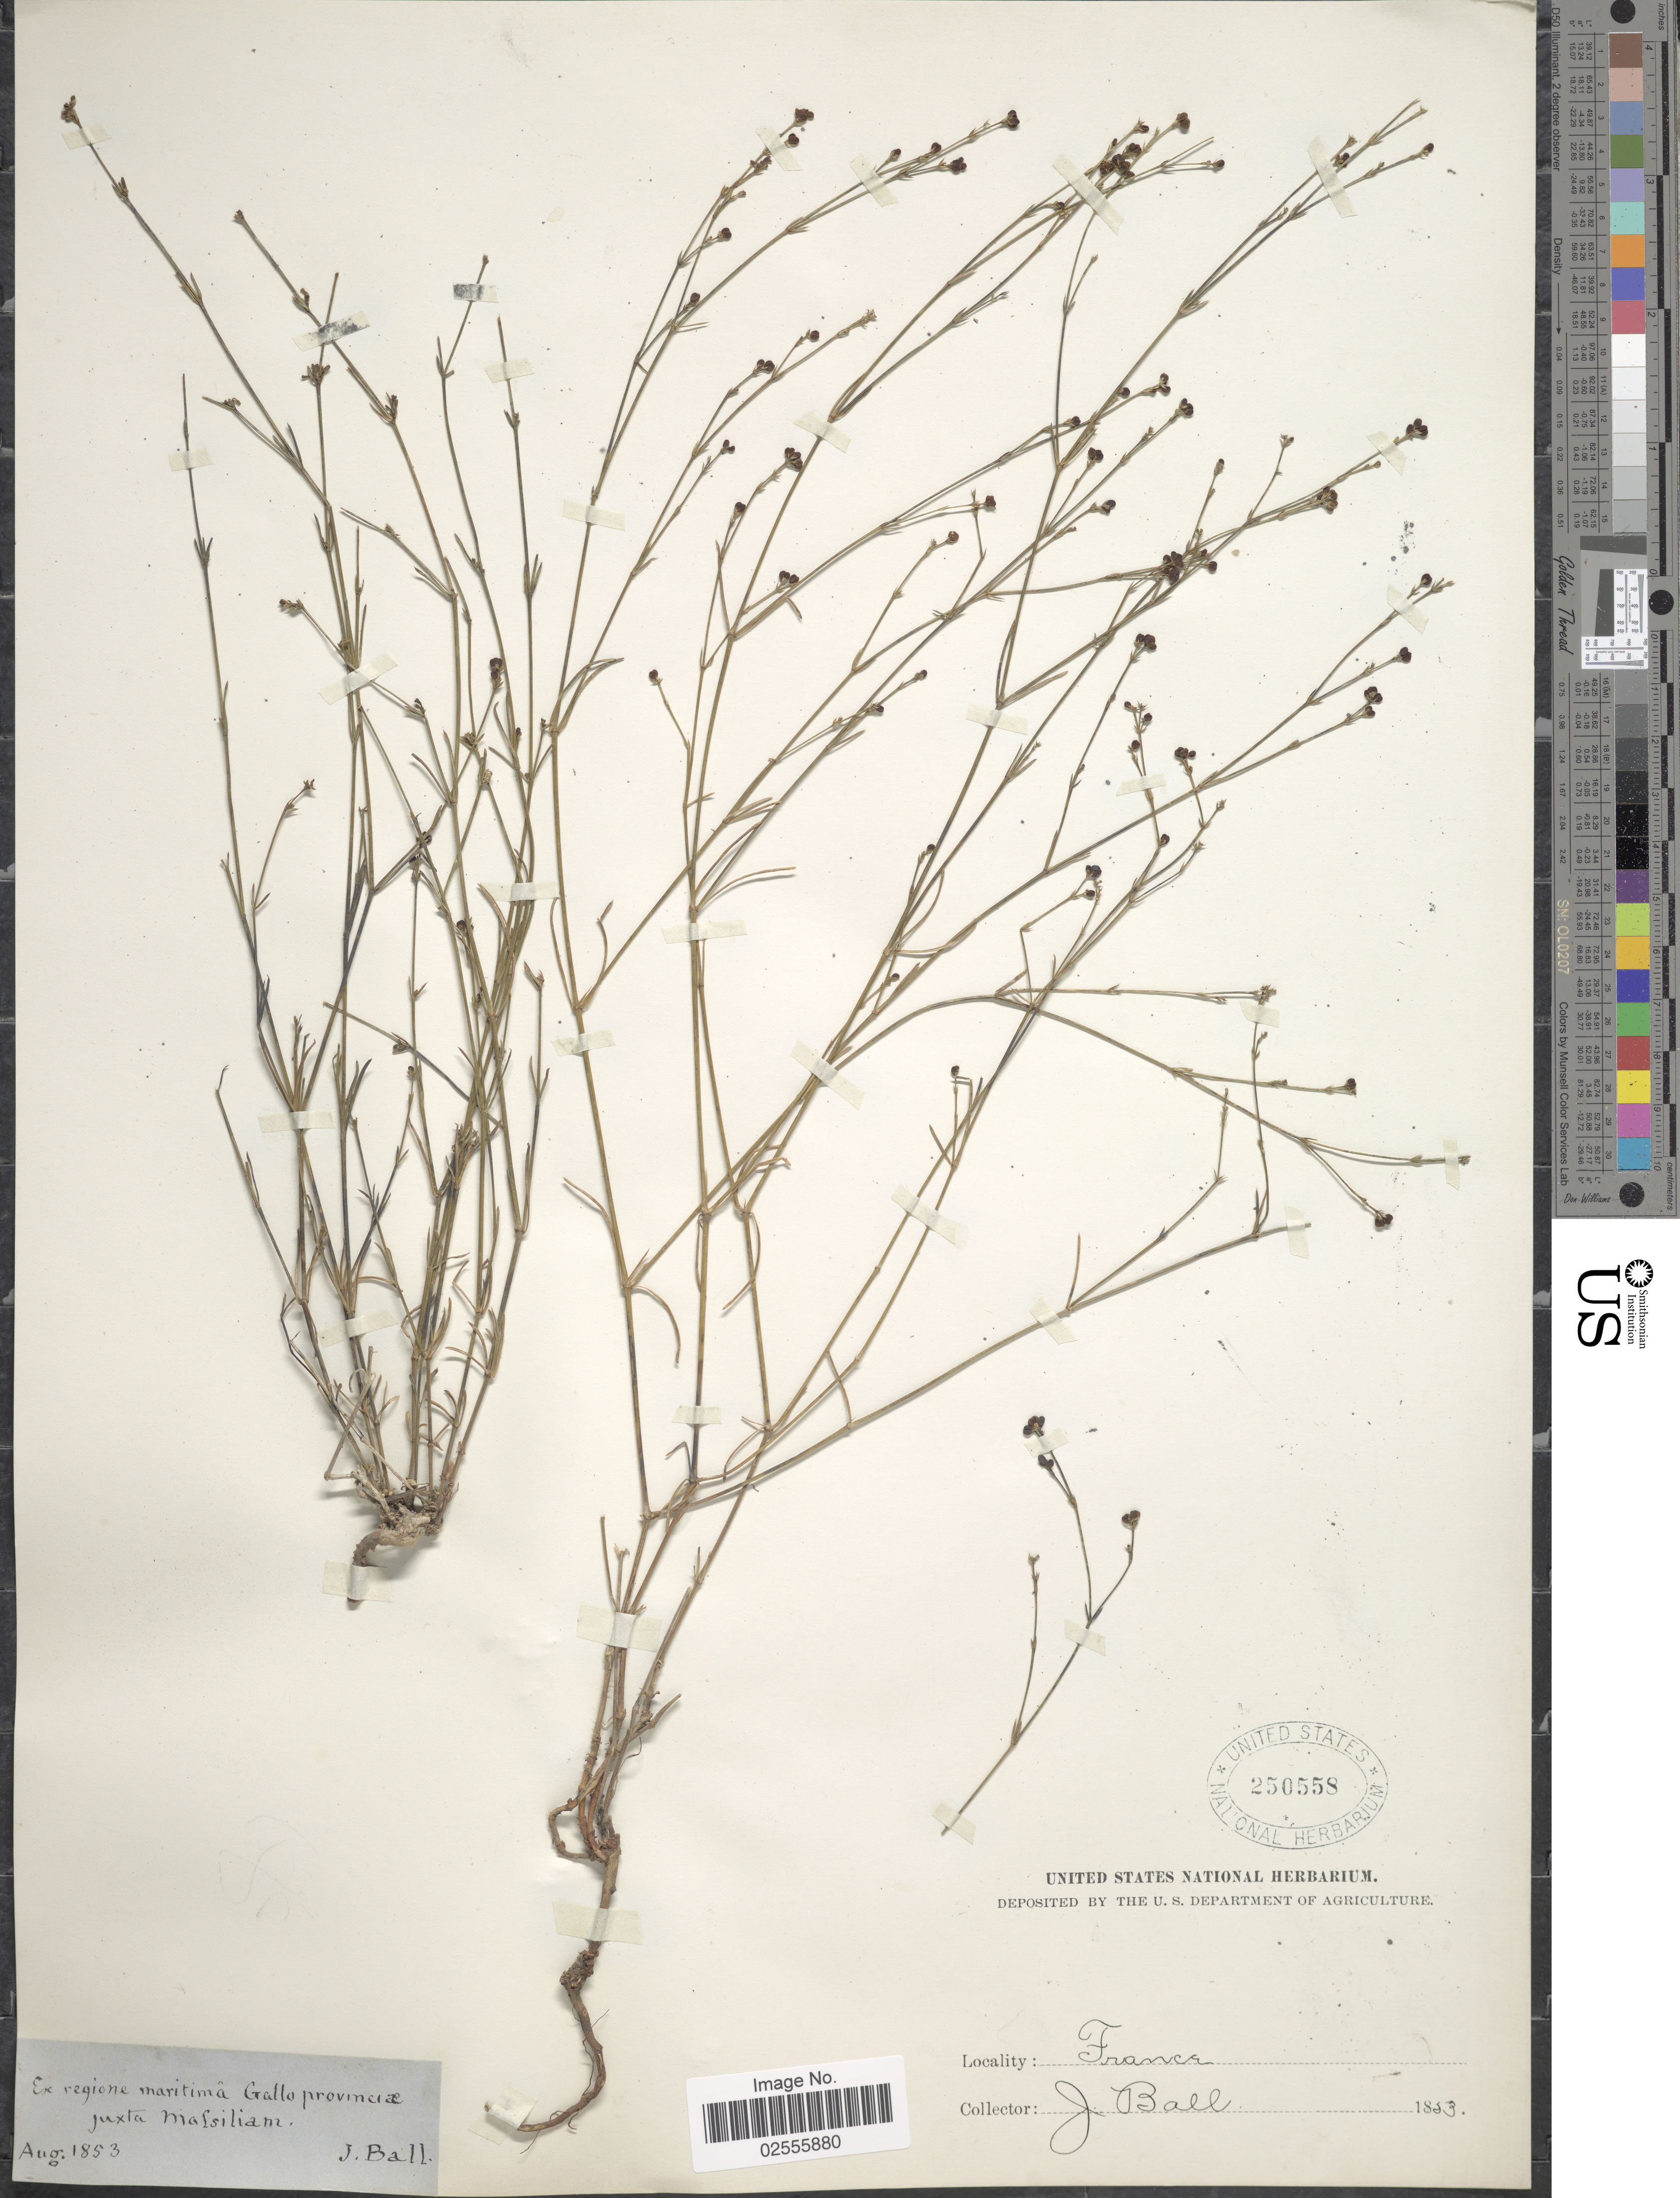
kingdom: Plantae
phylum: Tracheophyta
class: Magnoliopsida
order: Gentianales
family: Rubiaceae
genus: Asperula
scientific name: Asperula sp.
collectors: J. Ball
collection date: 1853-08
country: France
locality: Ex regione maritima Gallo provinciae juxta Massiliam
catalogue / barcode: US 250558